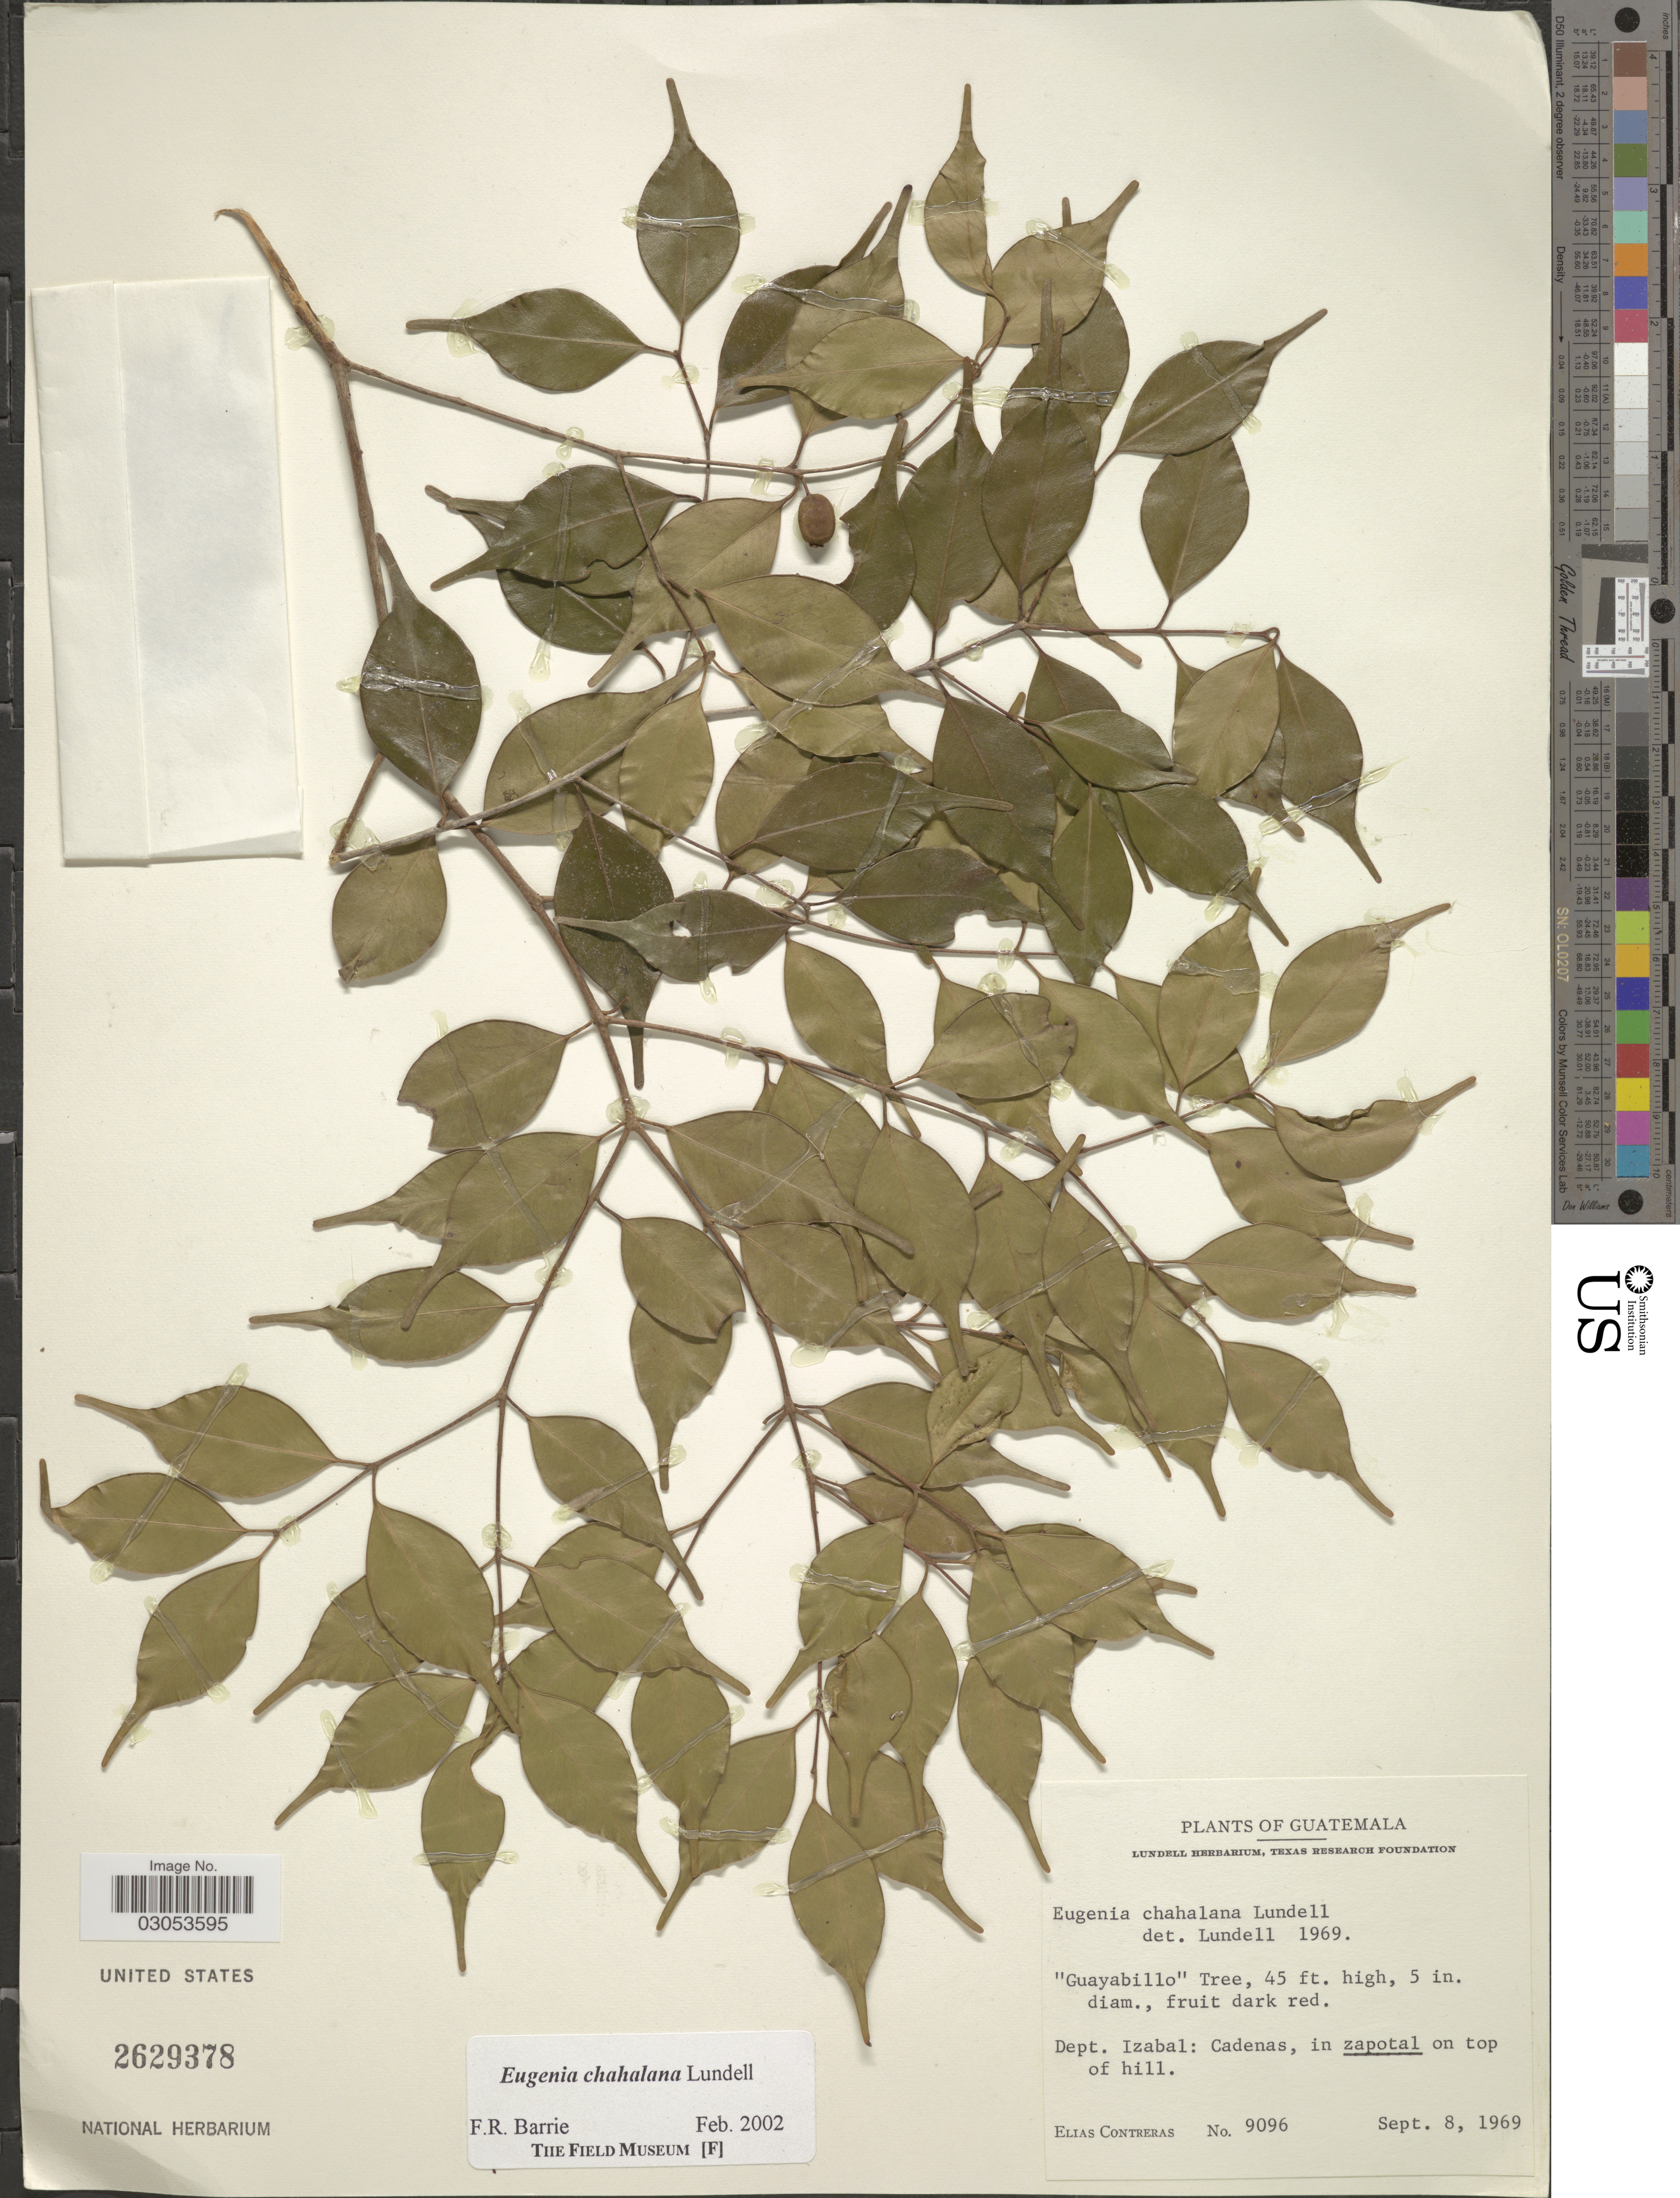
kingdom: Plantae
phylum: Tracheophyta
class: Magnoliopsida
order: Myrtales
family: Myrtaceae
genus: Eugenia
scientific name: Eugenia chahalana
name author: Lundell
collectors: E. Contreras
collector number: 9096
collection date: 1969-09-08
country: Guatemala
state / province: Izabal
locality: Dept. Izabal: Cadenas, in zapotal on top of hill.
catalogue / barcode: US 2629378